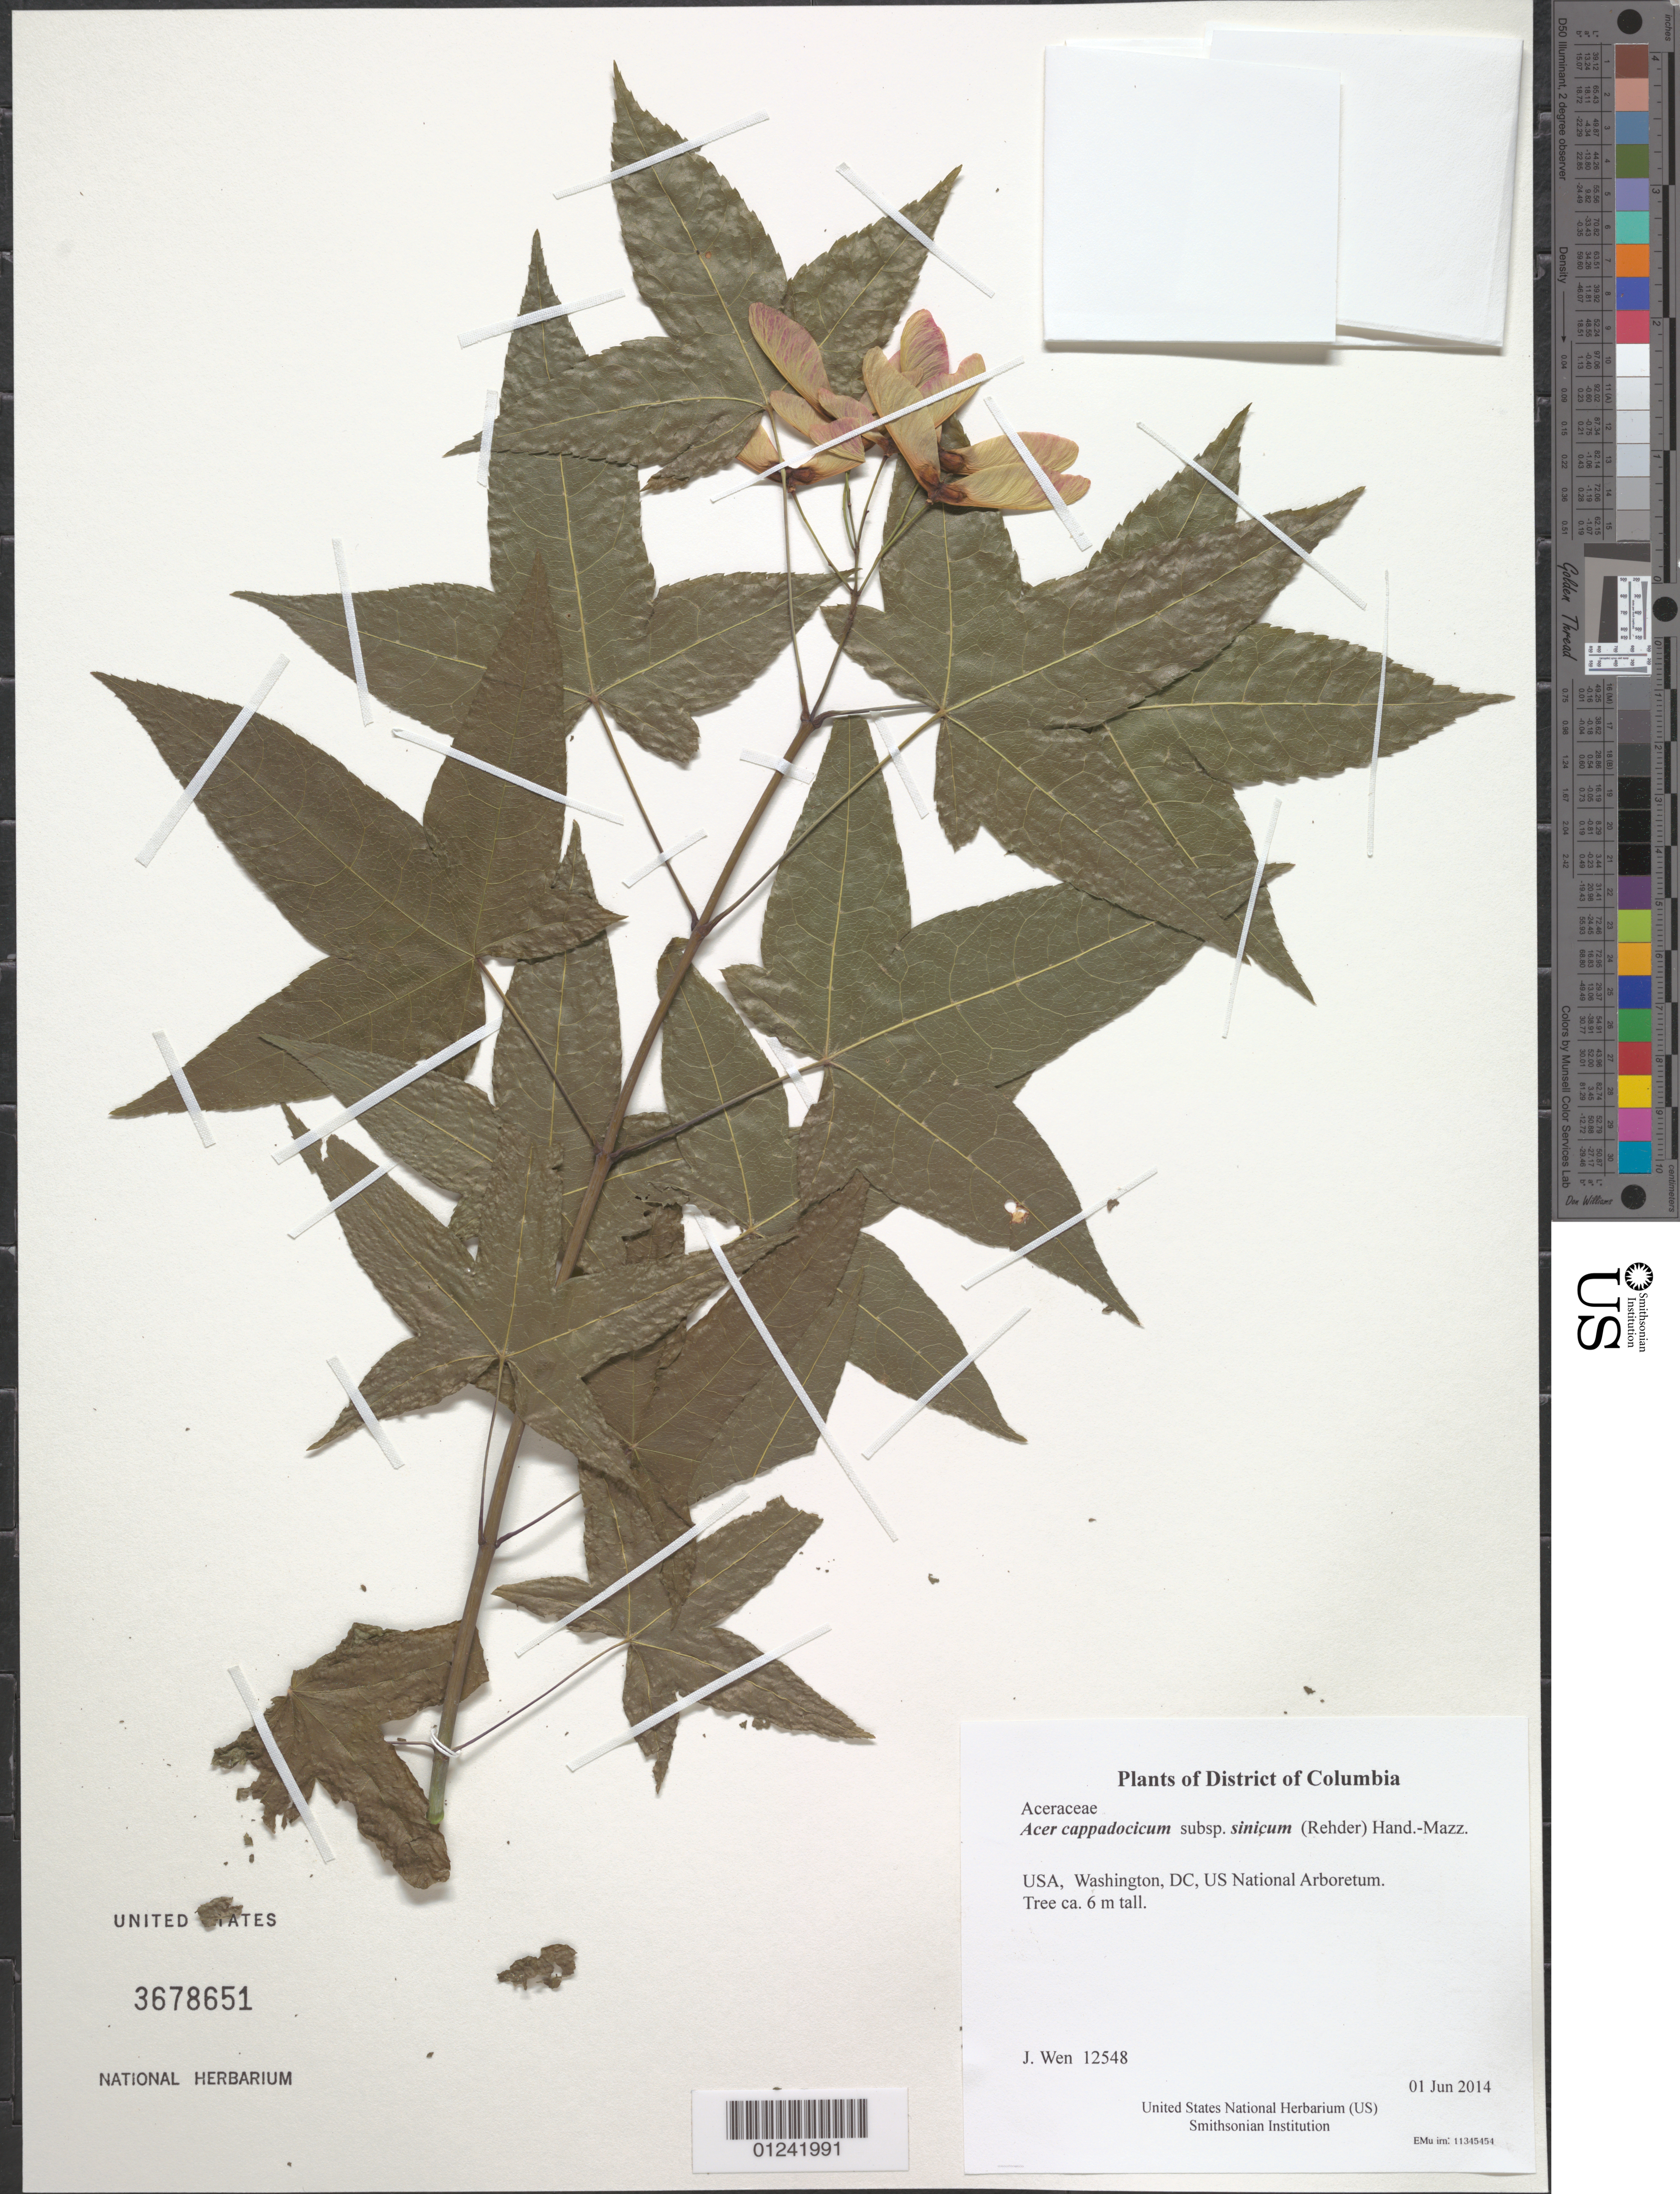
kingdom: Plantae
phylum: Tracheophyta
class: Magnoliopsida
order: Sapindales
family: Sapindaceae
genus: Acer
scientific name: Acer cappadocicum subsp. sinicum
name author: (Rehder) Hand.-Mazz.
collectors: J. Wen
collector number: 12548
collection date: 2014-06-01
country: United States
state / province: District of Columbia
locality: US National Arboretum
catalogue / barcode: US 3678651